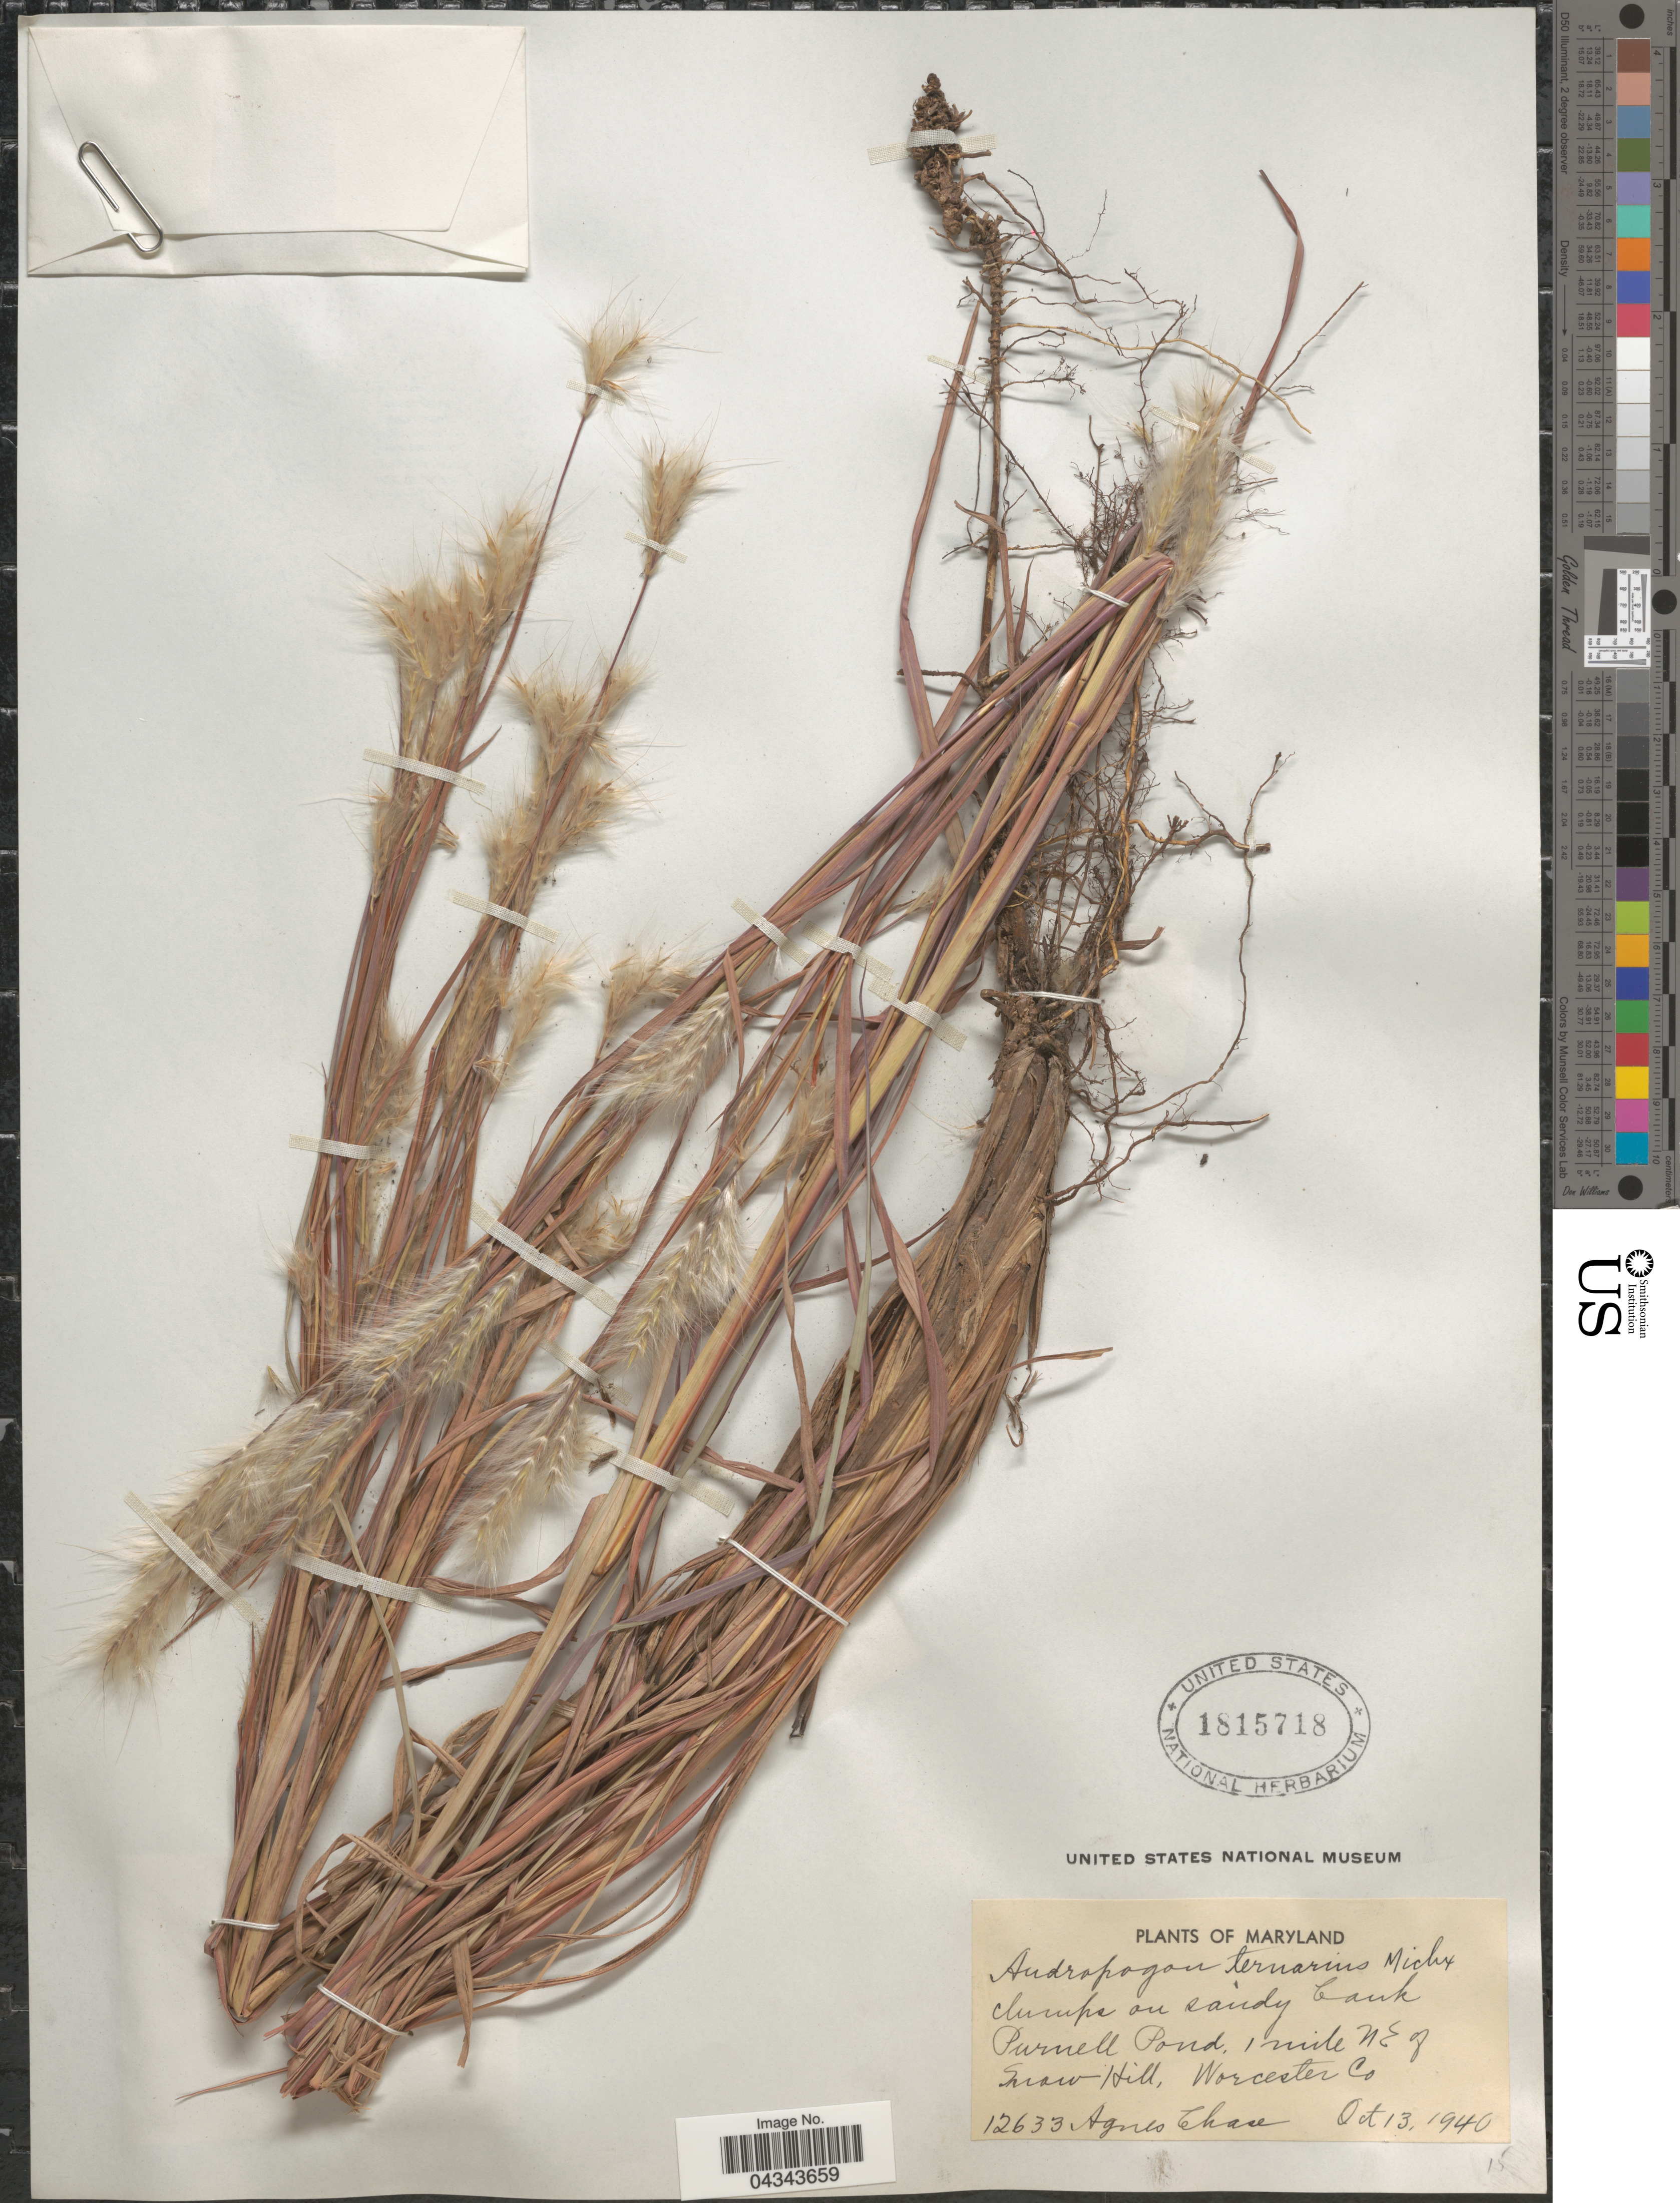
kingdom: Plantae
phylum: Tracheophyta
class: Liliopsida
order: Poales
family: Poaceae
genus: Andropogon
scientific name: Andropogon ternarius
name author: Michx.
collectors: A. Chase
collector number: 12633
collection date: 1940-10-13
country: United States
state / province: Maryland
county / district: Worcester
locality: Purnell Pond, 1 mile NE of Snow Hill, Worcester Co.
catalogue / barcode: US 1815718